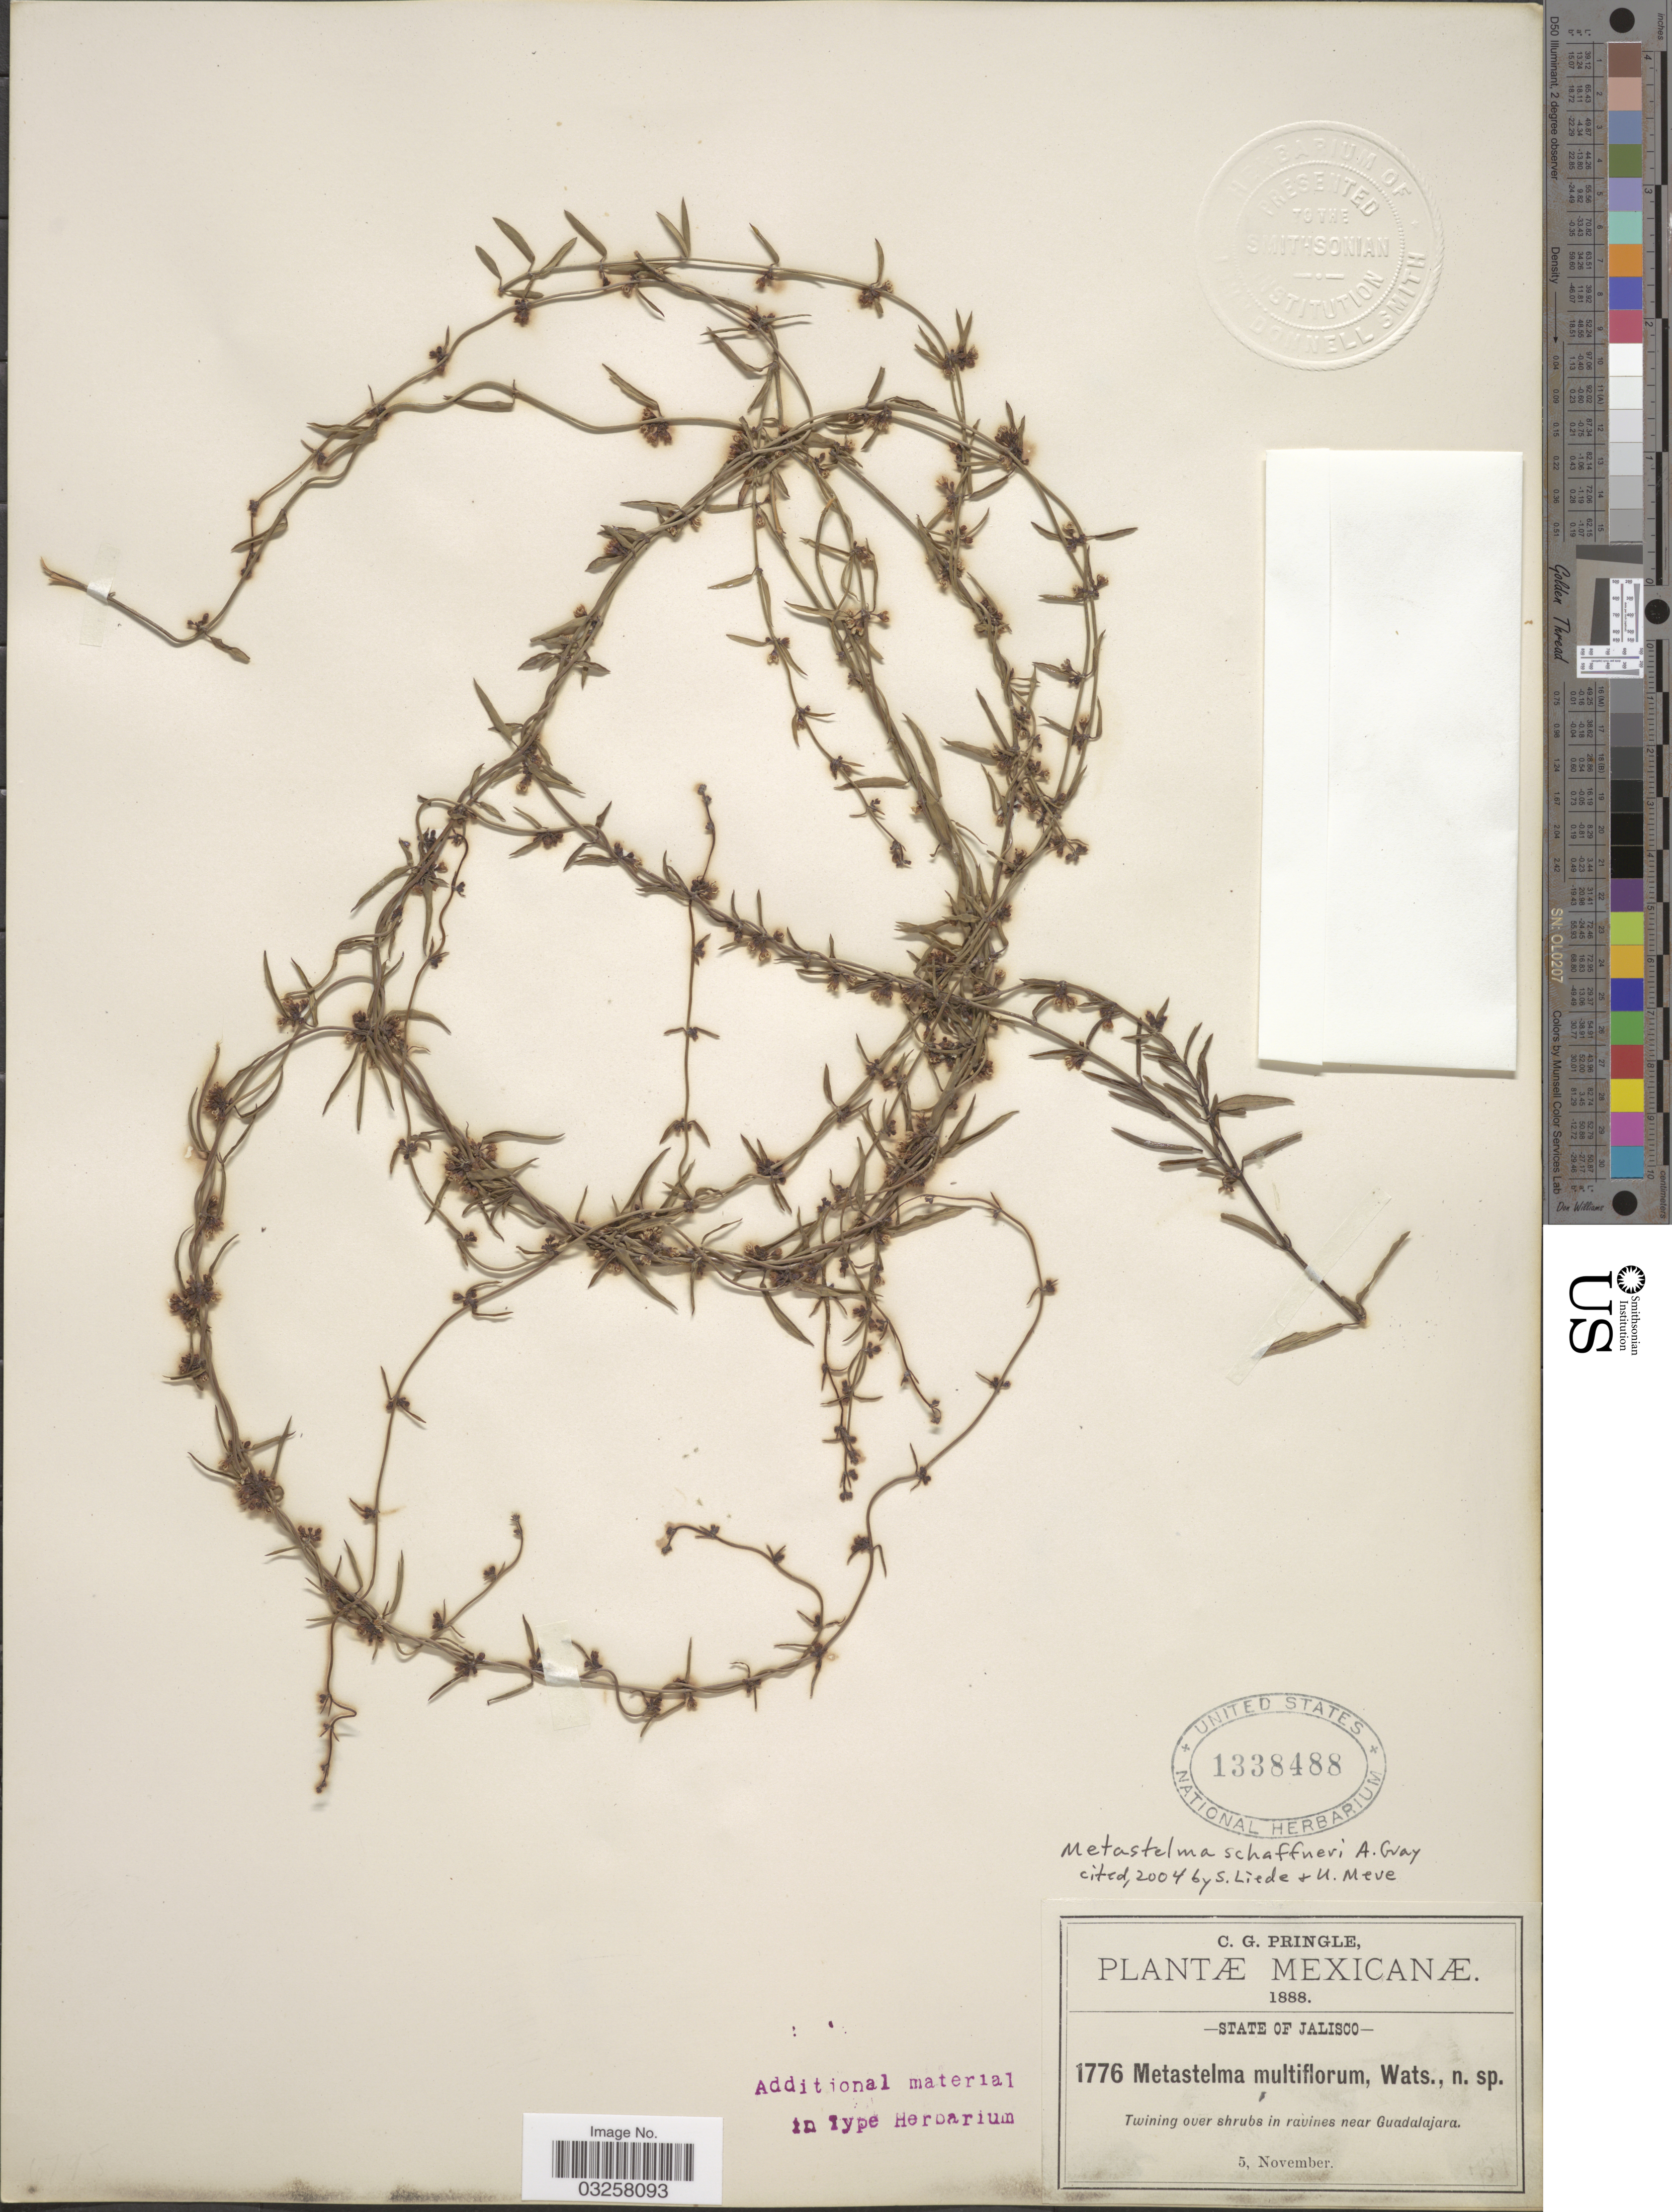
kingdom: Plantae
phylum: Tracheophyta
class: Magnoliopsida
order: Gentianales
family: Apocynaceae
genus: Metastelma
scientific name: Metastelma schaffneri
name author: A. Gray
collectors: C. G. Pringle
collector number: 1776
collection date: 1888-11-05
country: Mexico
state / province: Jalisco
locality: Twining over shrubs in ravines near Guadalajara.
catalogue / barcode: US 1338488